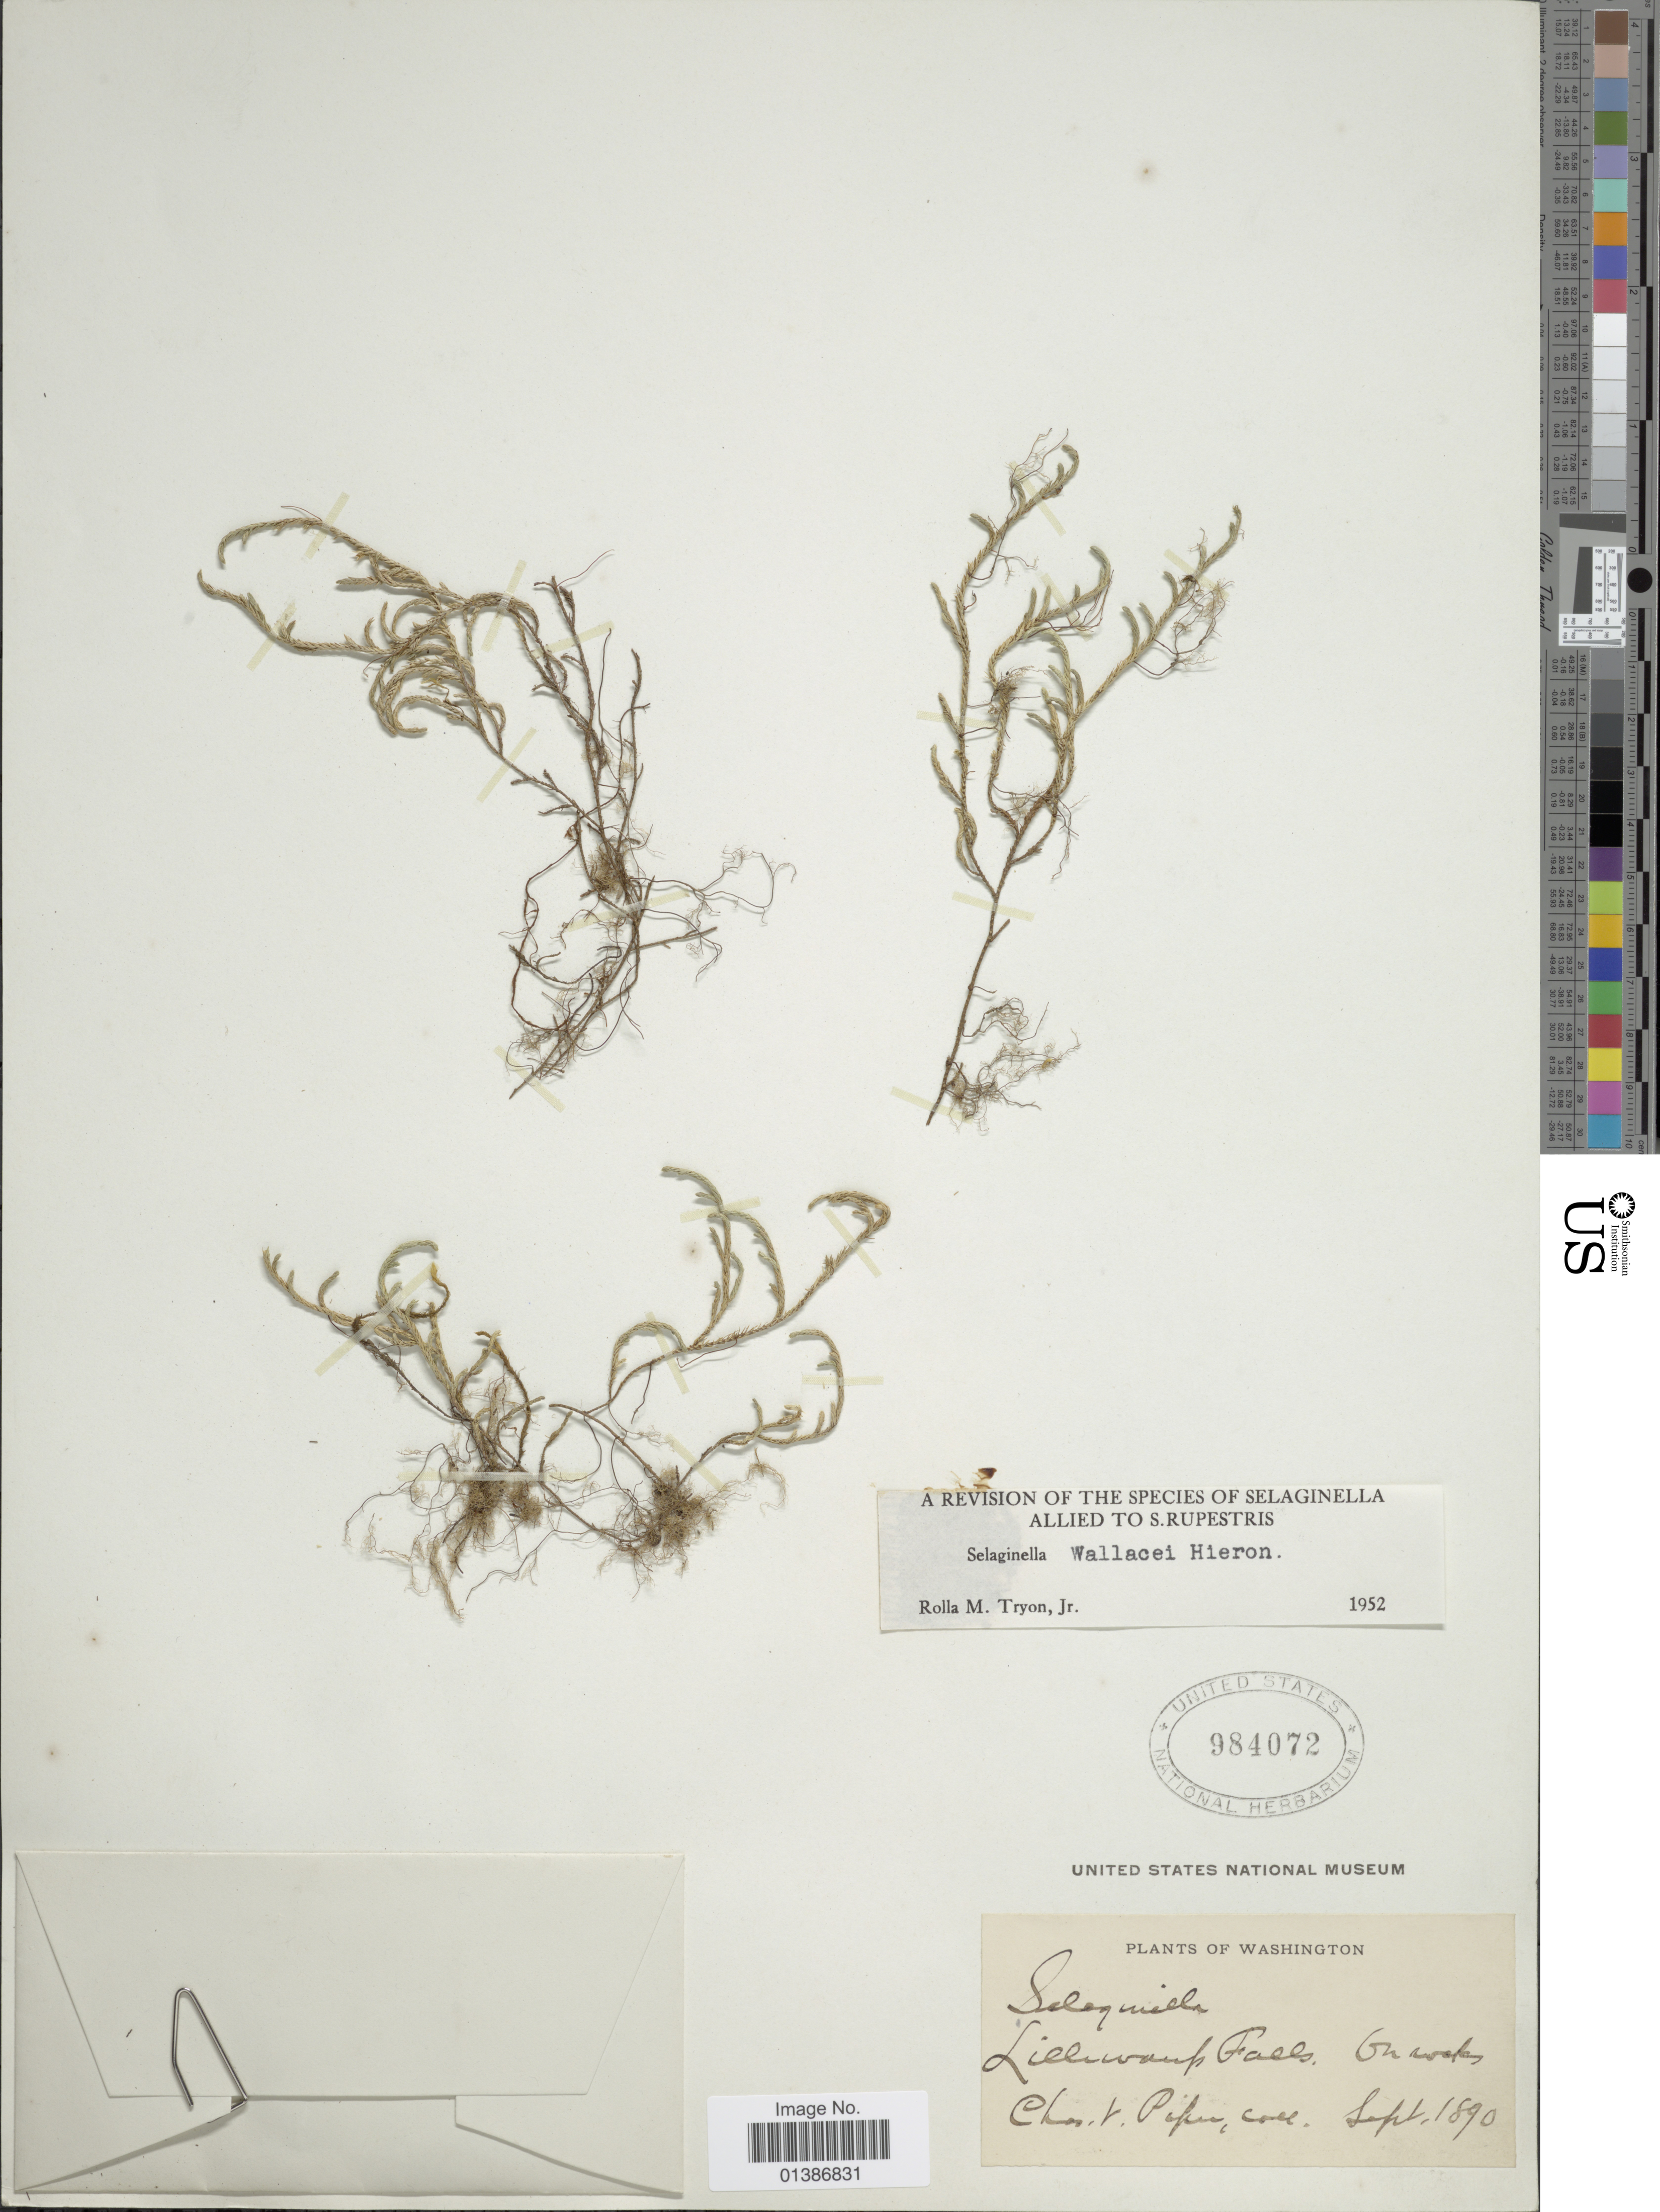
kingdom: Plantae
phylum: Tracheophyta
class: Lycopodiopsida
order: Selaginellales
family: Selaginellaceae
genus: Selaginella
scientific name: Selaginella wallacei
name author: Hieron.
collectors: C. V. Piper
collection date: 1890-09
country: United States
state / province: Washington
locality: Lilliwaup Falls.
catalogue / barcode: US 984072